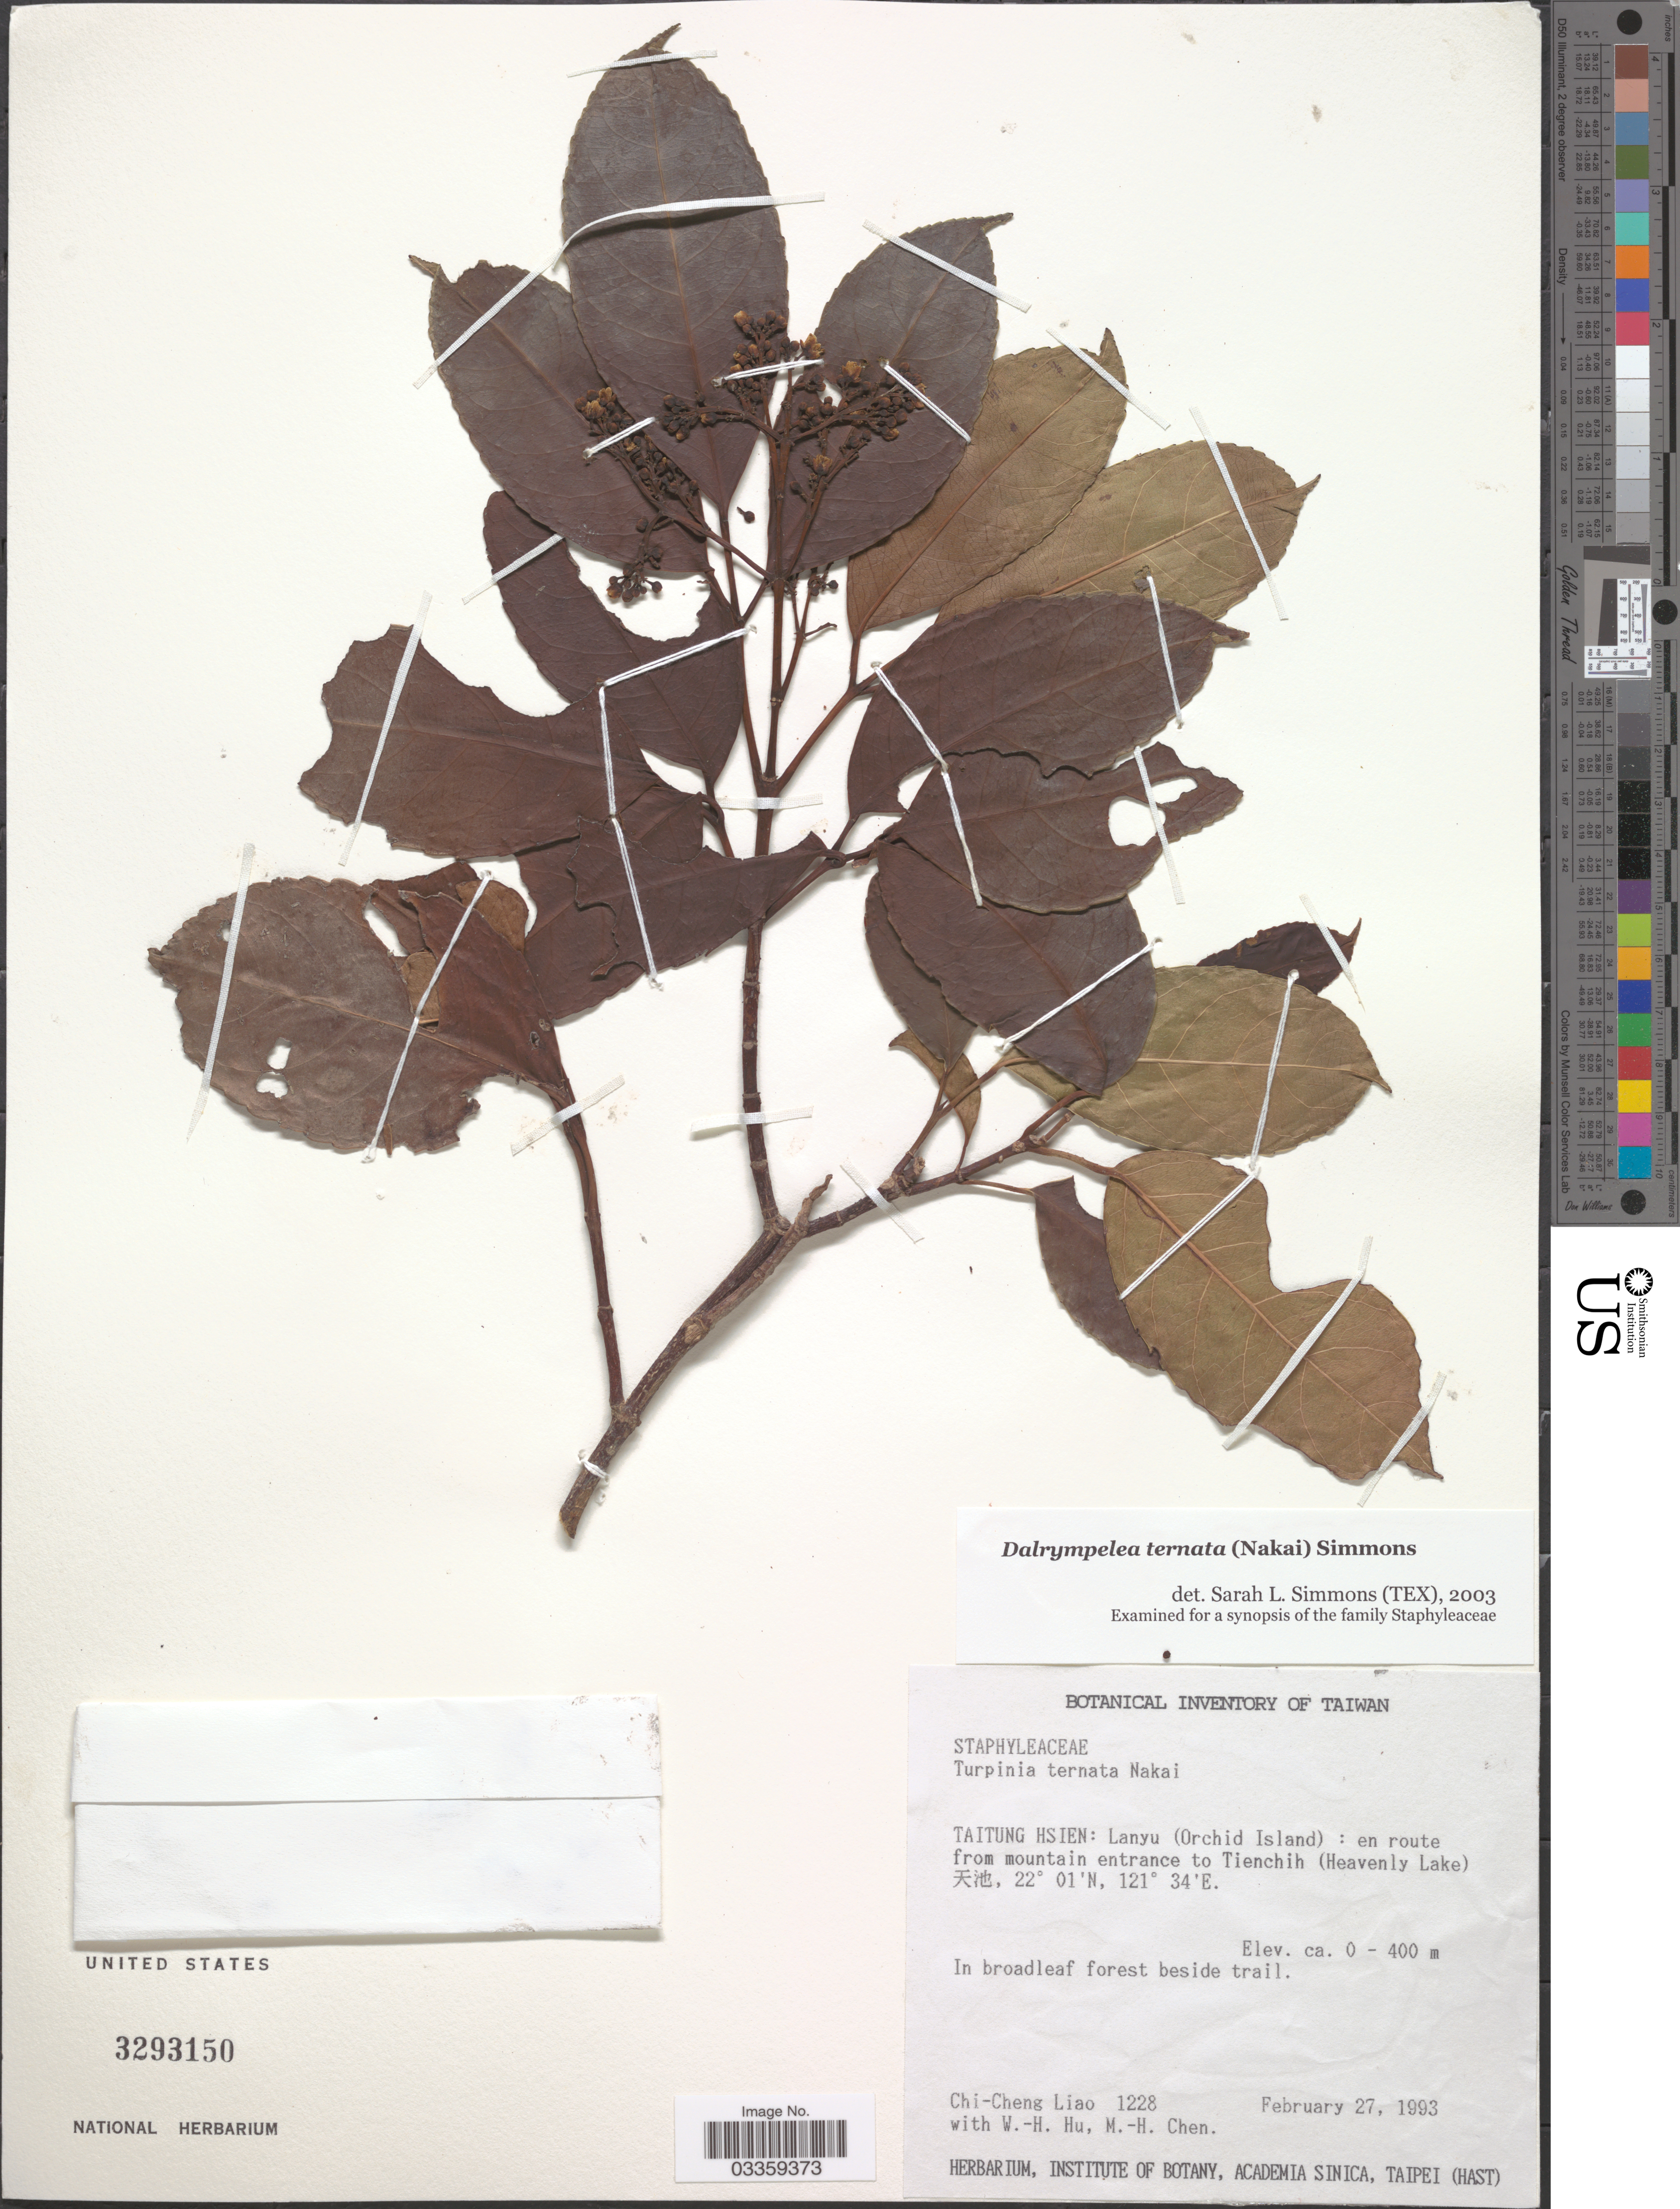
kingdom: Plantae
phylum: Tracheophyta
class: Magnoliopsida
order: Crossosomatales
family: Staphyleaceae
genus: Turpinia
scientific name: Turpinia ternata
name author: Nakai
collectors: C. Liao, W. H. Hu & M. H. Chen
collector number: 1228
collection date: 1993-02-27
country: Taiwan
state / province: Taitung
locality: Taitung Hsien: Lanyu (Orchid Island): en route from mountain entrance to Tienchih (Heavenly Lake) X.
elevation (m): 0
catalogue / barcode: US 3293150